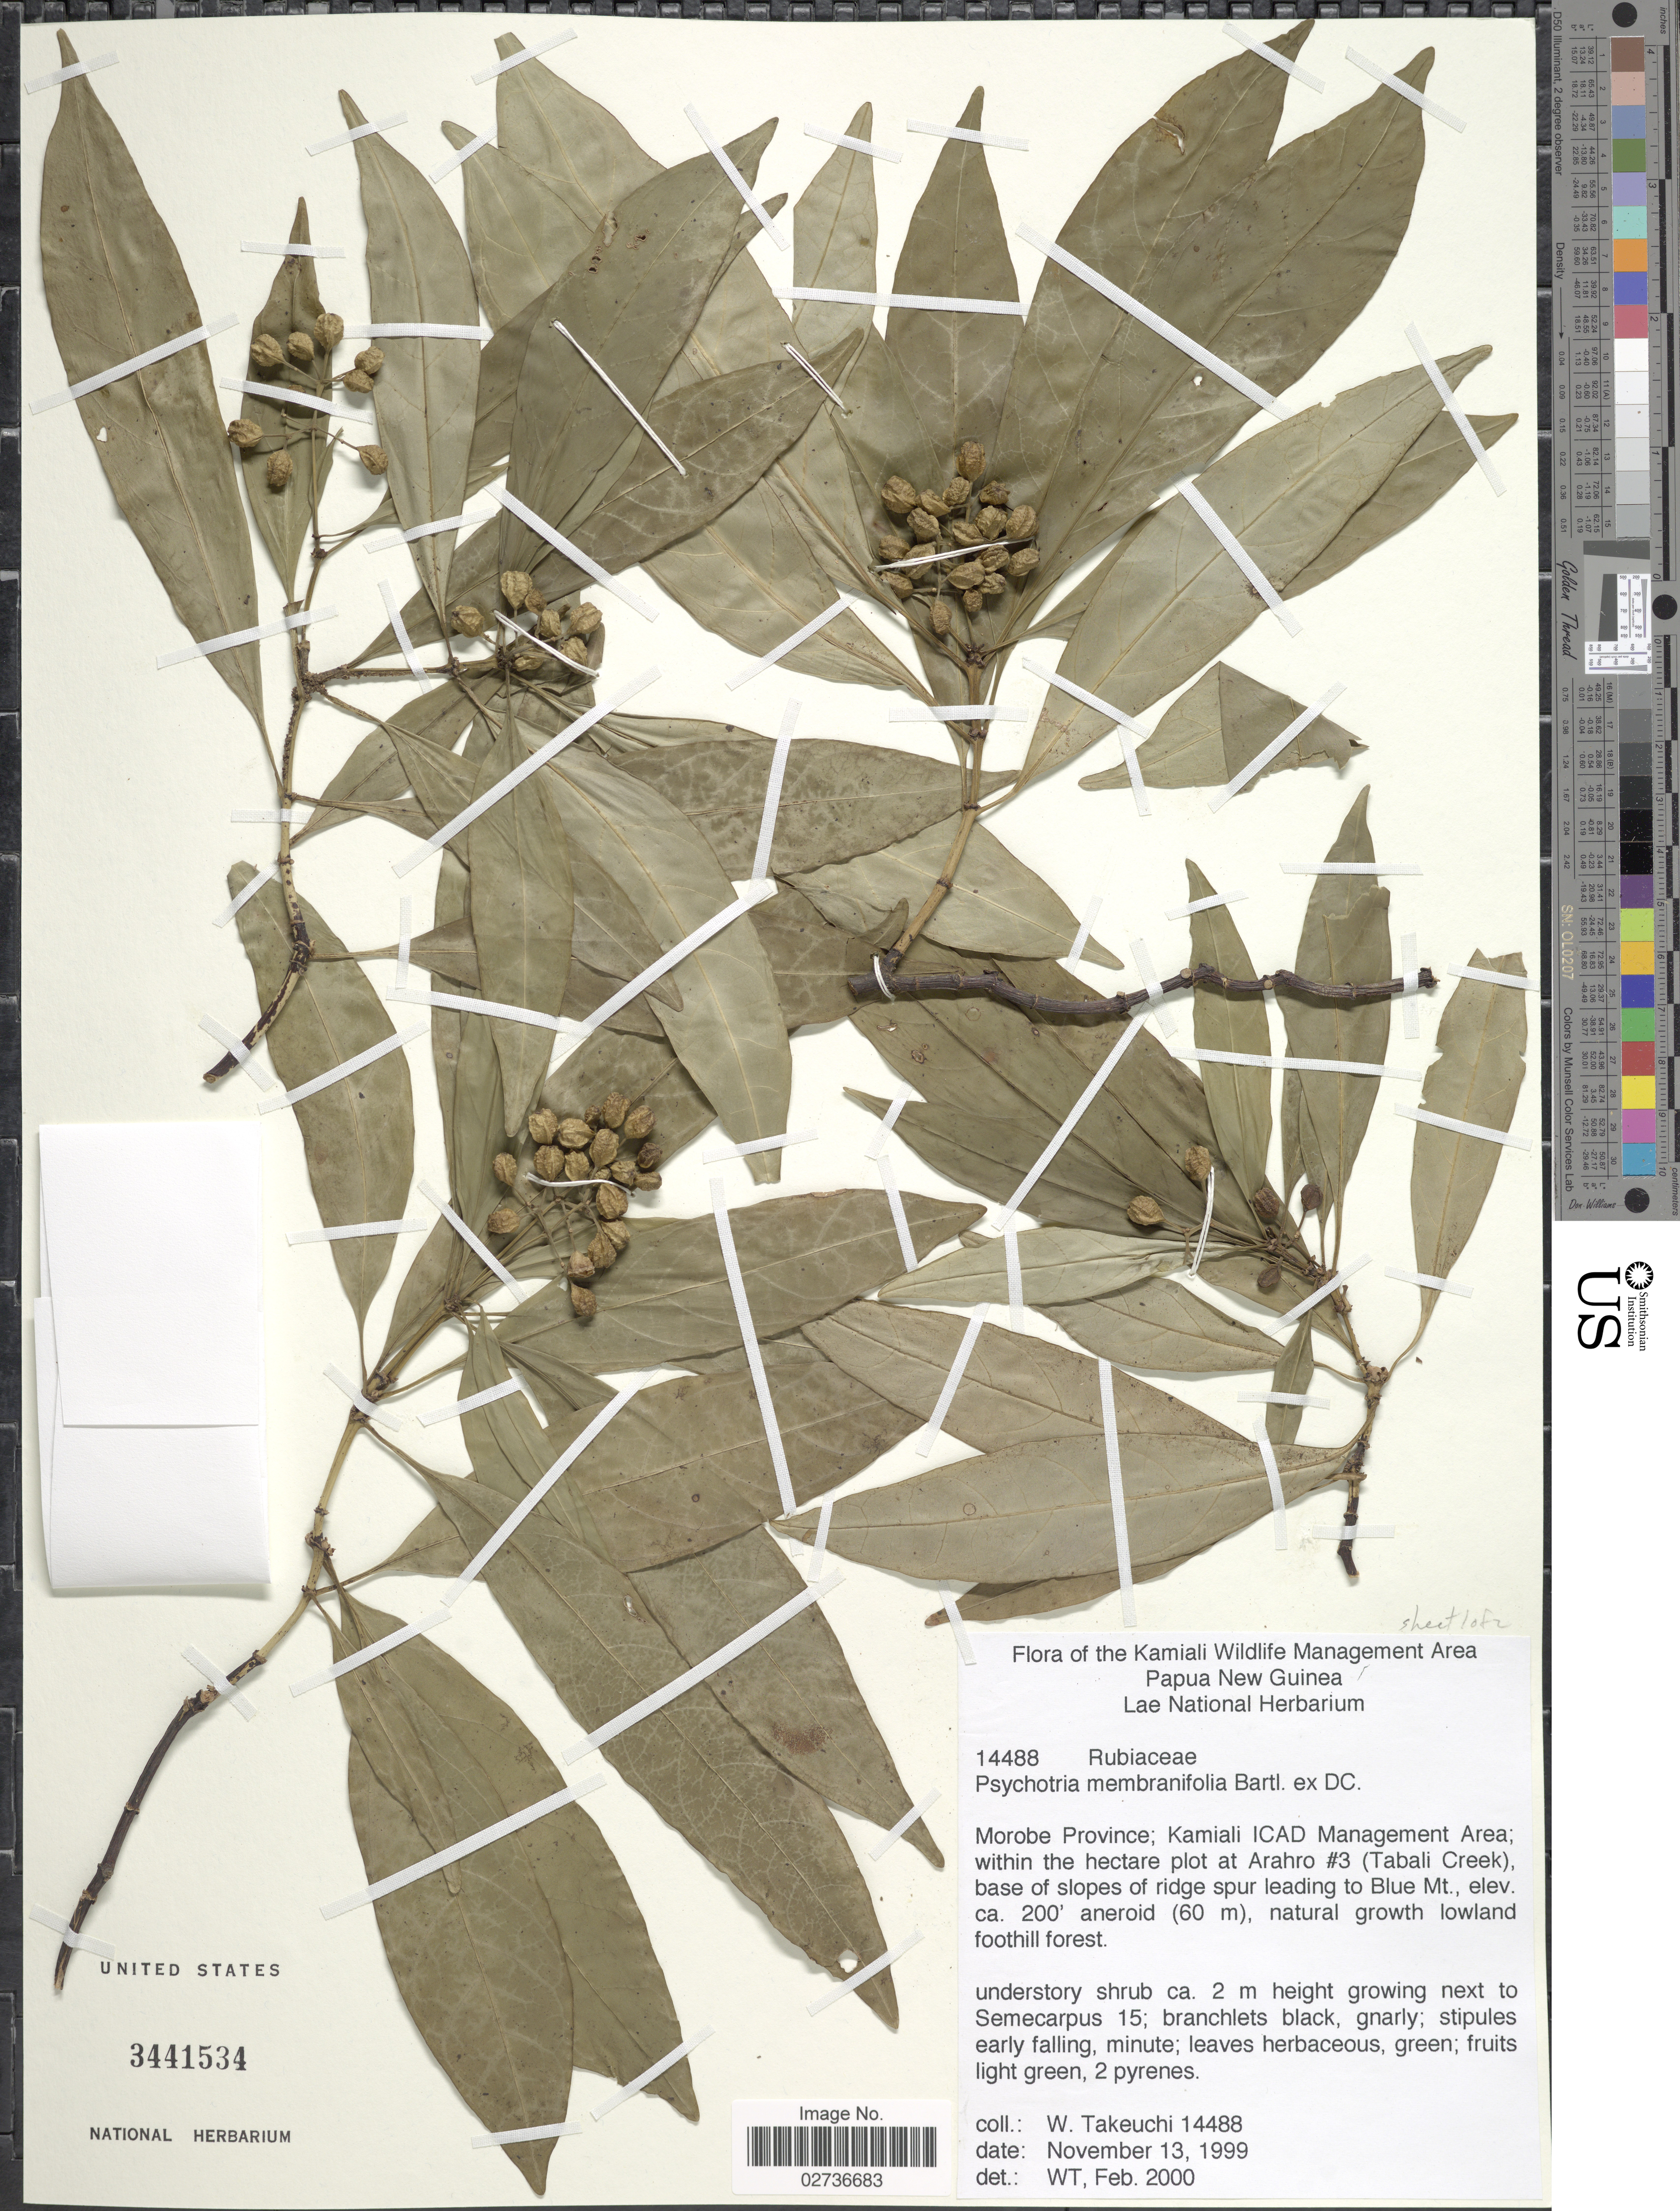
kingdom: Plantae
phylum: Tracheophyta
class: Magnoliopsida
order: Gentianales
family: Rubiaceae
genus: Psychotria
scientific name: Psychotria membranifolia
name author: Bartl. ex A. DC.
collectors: W. Takeuchi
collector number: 14488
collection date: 1999-11-13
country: Papua New Guinea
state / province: Morobe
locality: The Kamiali Wildlife Management Area, Morobe Province, Kamiali ICAD Management Area; within the hectare plot at Arahro #3 (Tabali Creek), base of slopes of ridge spur leading to Blue Mt.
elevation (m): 61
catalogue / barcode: US 3441534